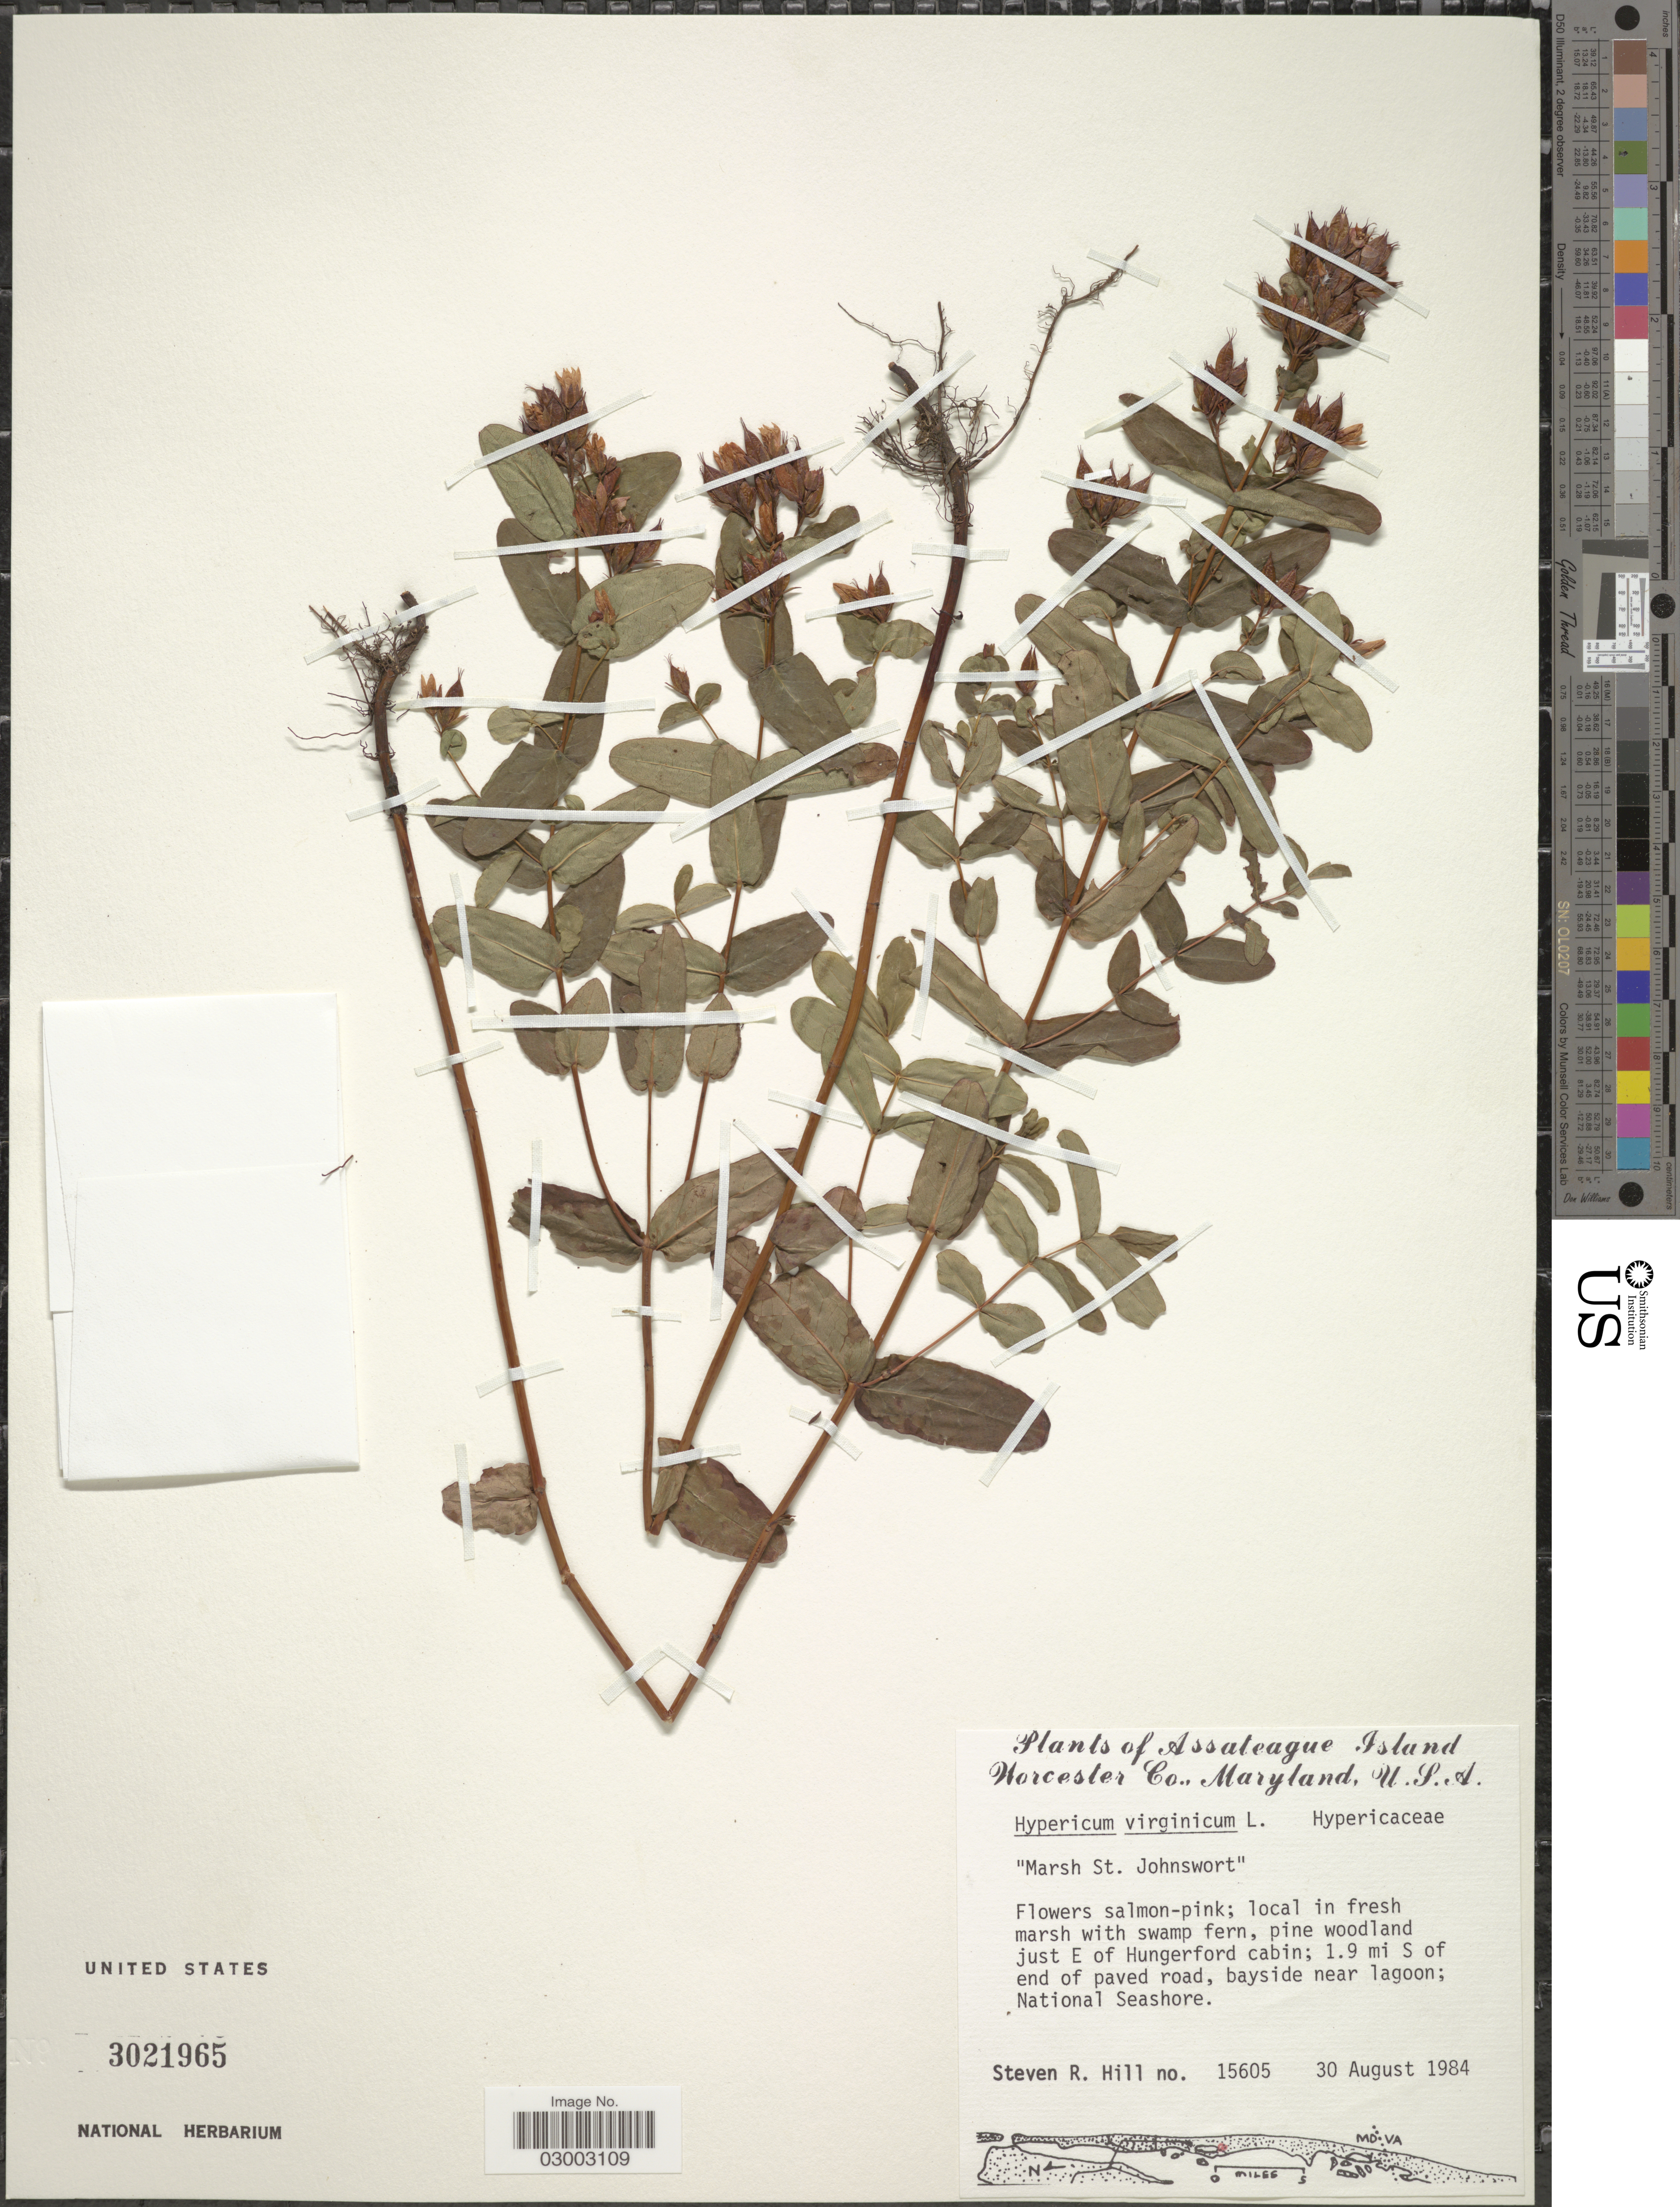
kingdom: Plantae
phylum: Tracheophyta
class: Magnoliopsida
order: Malpighiales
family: Hypericaceae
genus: Hypericum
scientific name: Hypericum sp.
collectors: S. Hill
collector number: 15605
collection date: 1984-08-30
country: United States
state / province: Maryland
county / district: Worcester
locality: Assateague Island, Worcester Co., pine woodland just E of Hungerford cabin; 1.9 mi S of end of paved road, bayside near lagoon; National Seashore.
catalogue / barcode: US 3021965